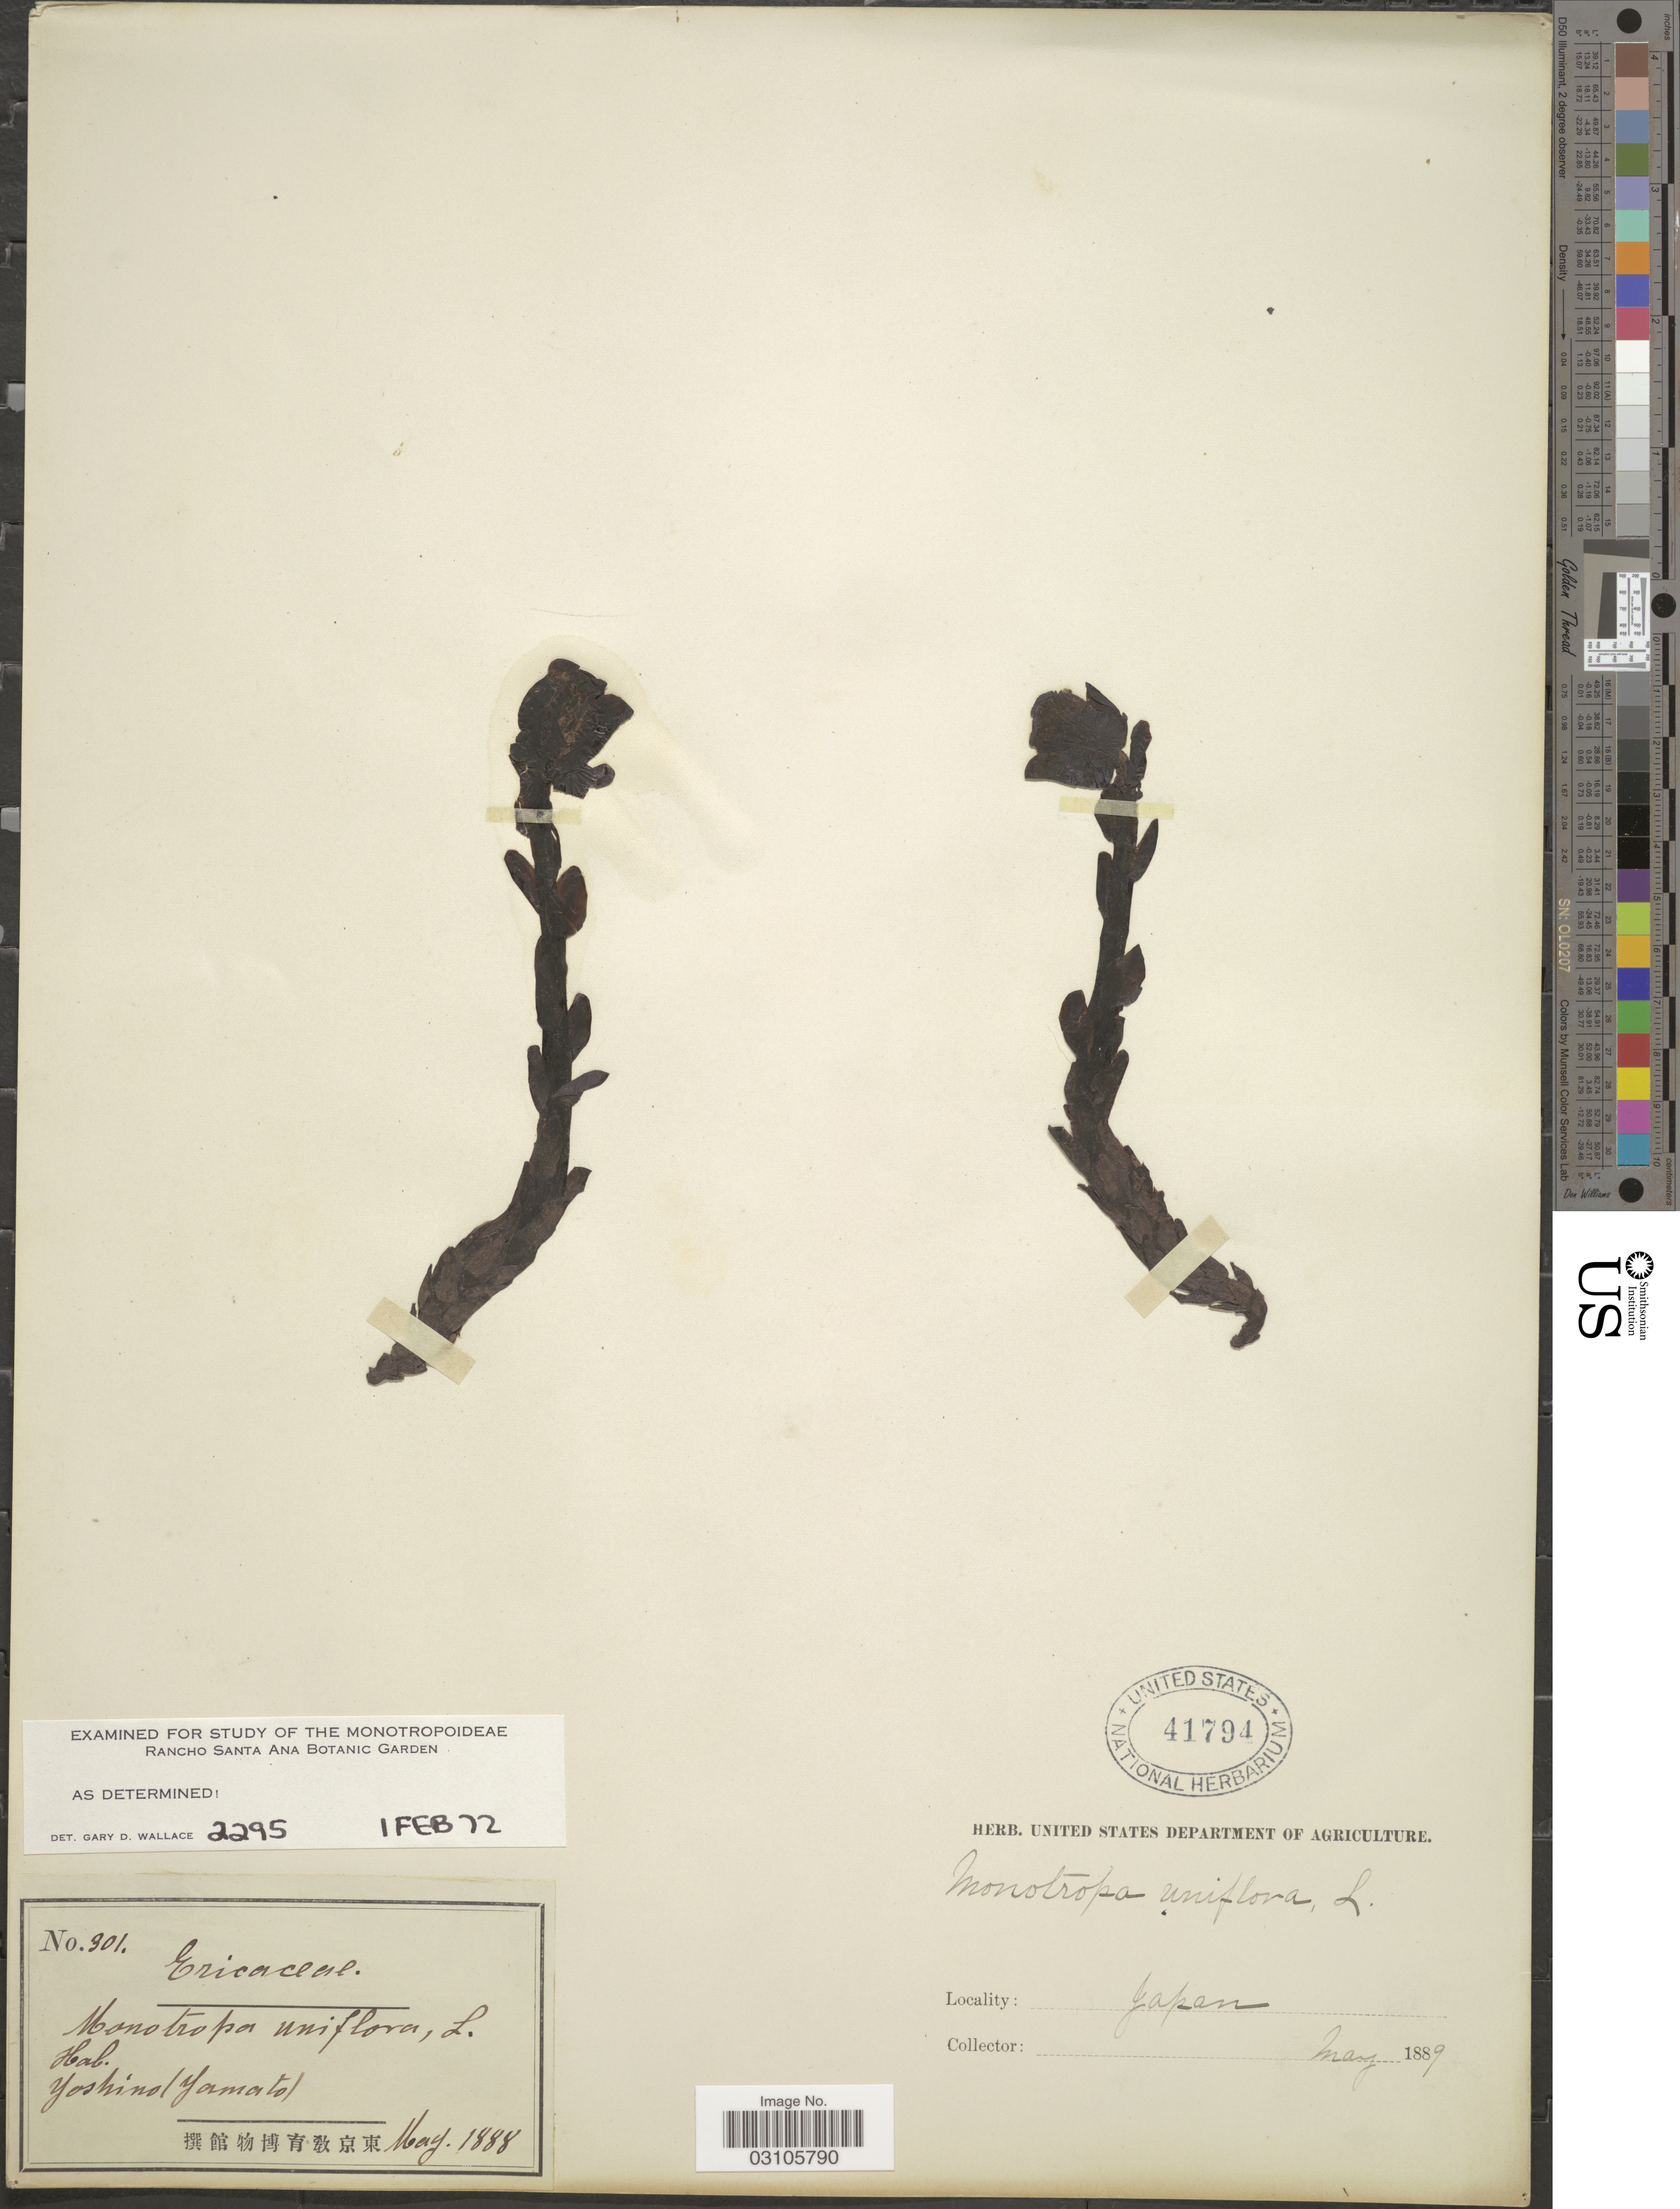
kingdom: Plantae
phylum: Tracheophyta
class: Magnoliopsida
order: Ericales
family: Ericaceae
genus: Monotropa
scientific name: Monotropa uniflora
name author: L.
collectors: ex herb. U. S. Department of Agriculture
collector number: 301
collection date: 1888-05/1889-05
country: Japan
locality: Yoshima (Yamato).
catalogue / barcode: US 41794